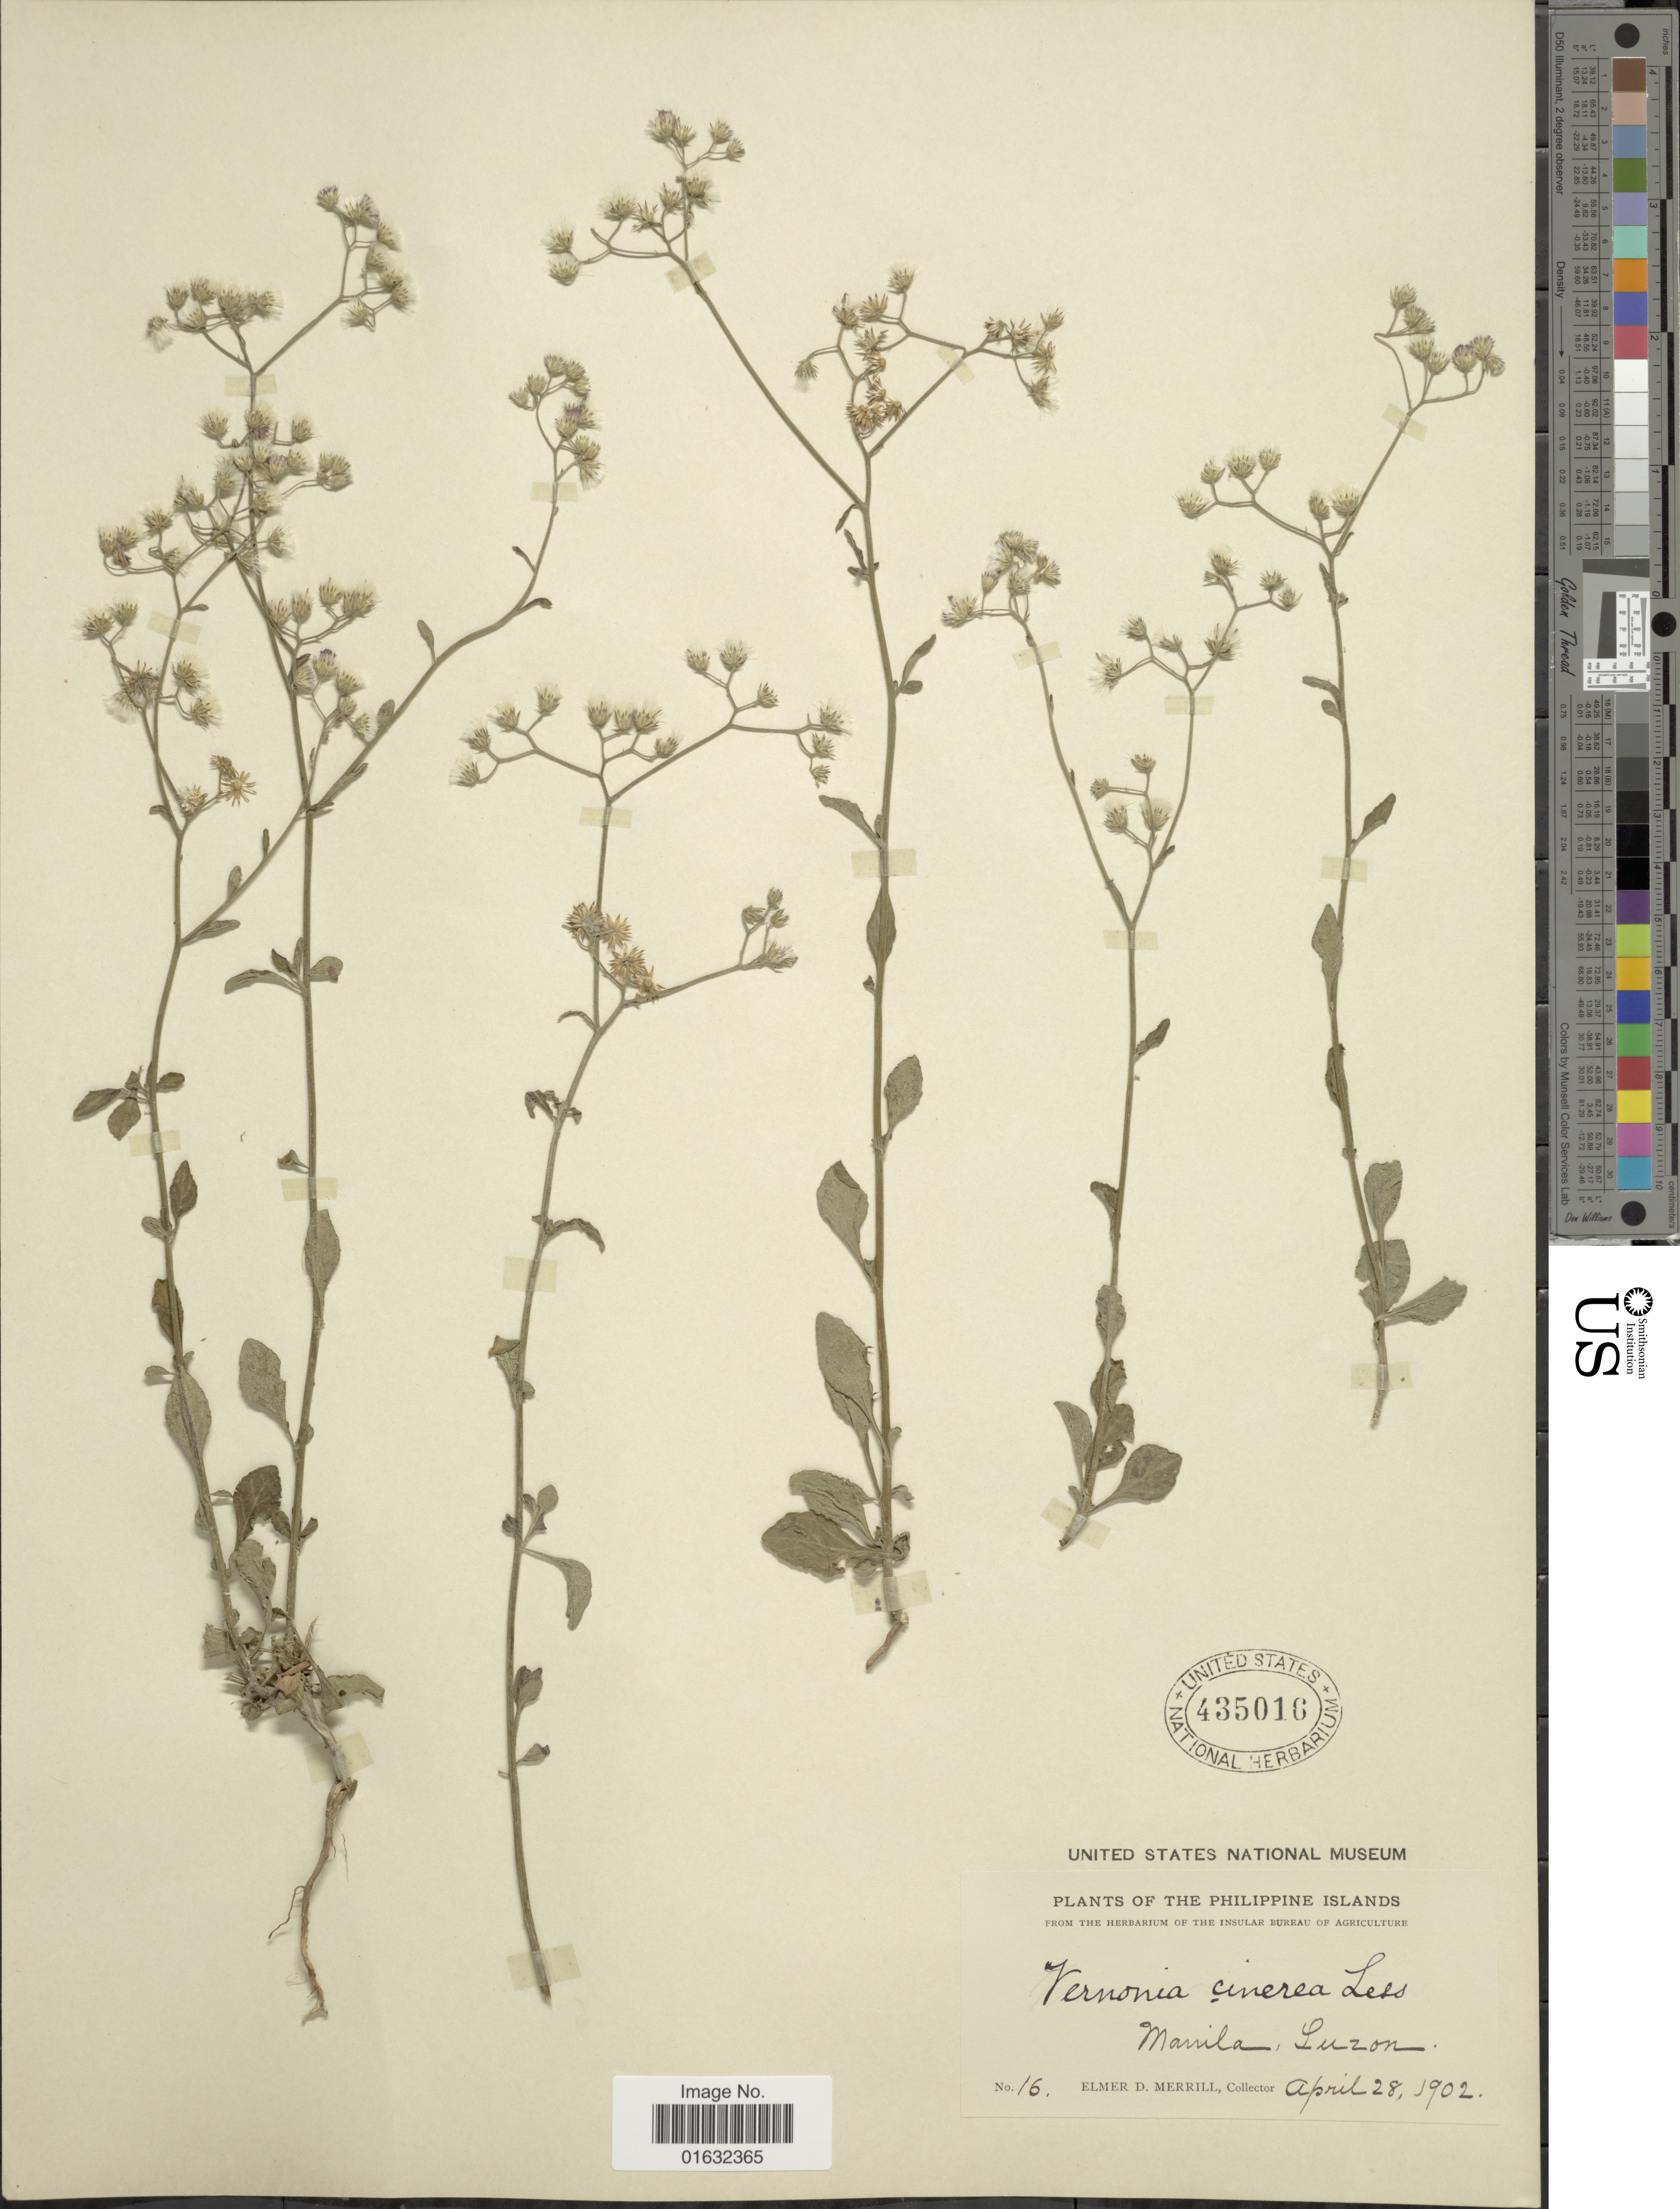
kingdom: Plantae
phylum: Tracheophyta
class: Magnoliopsida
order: Asterales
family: Asteraceae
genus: Cyanthillium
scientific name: Cyanthillium cinereum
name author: (L.) H. Rob.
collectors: E. D. Merrill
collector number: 16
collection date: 1902-04-28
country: Philippines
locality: Manila, Luzon, Philippine Islands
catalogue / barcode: US 435016